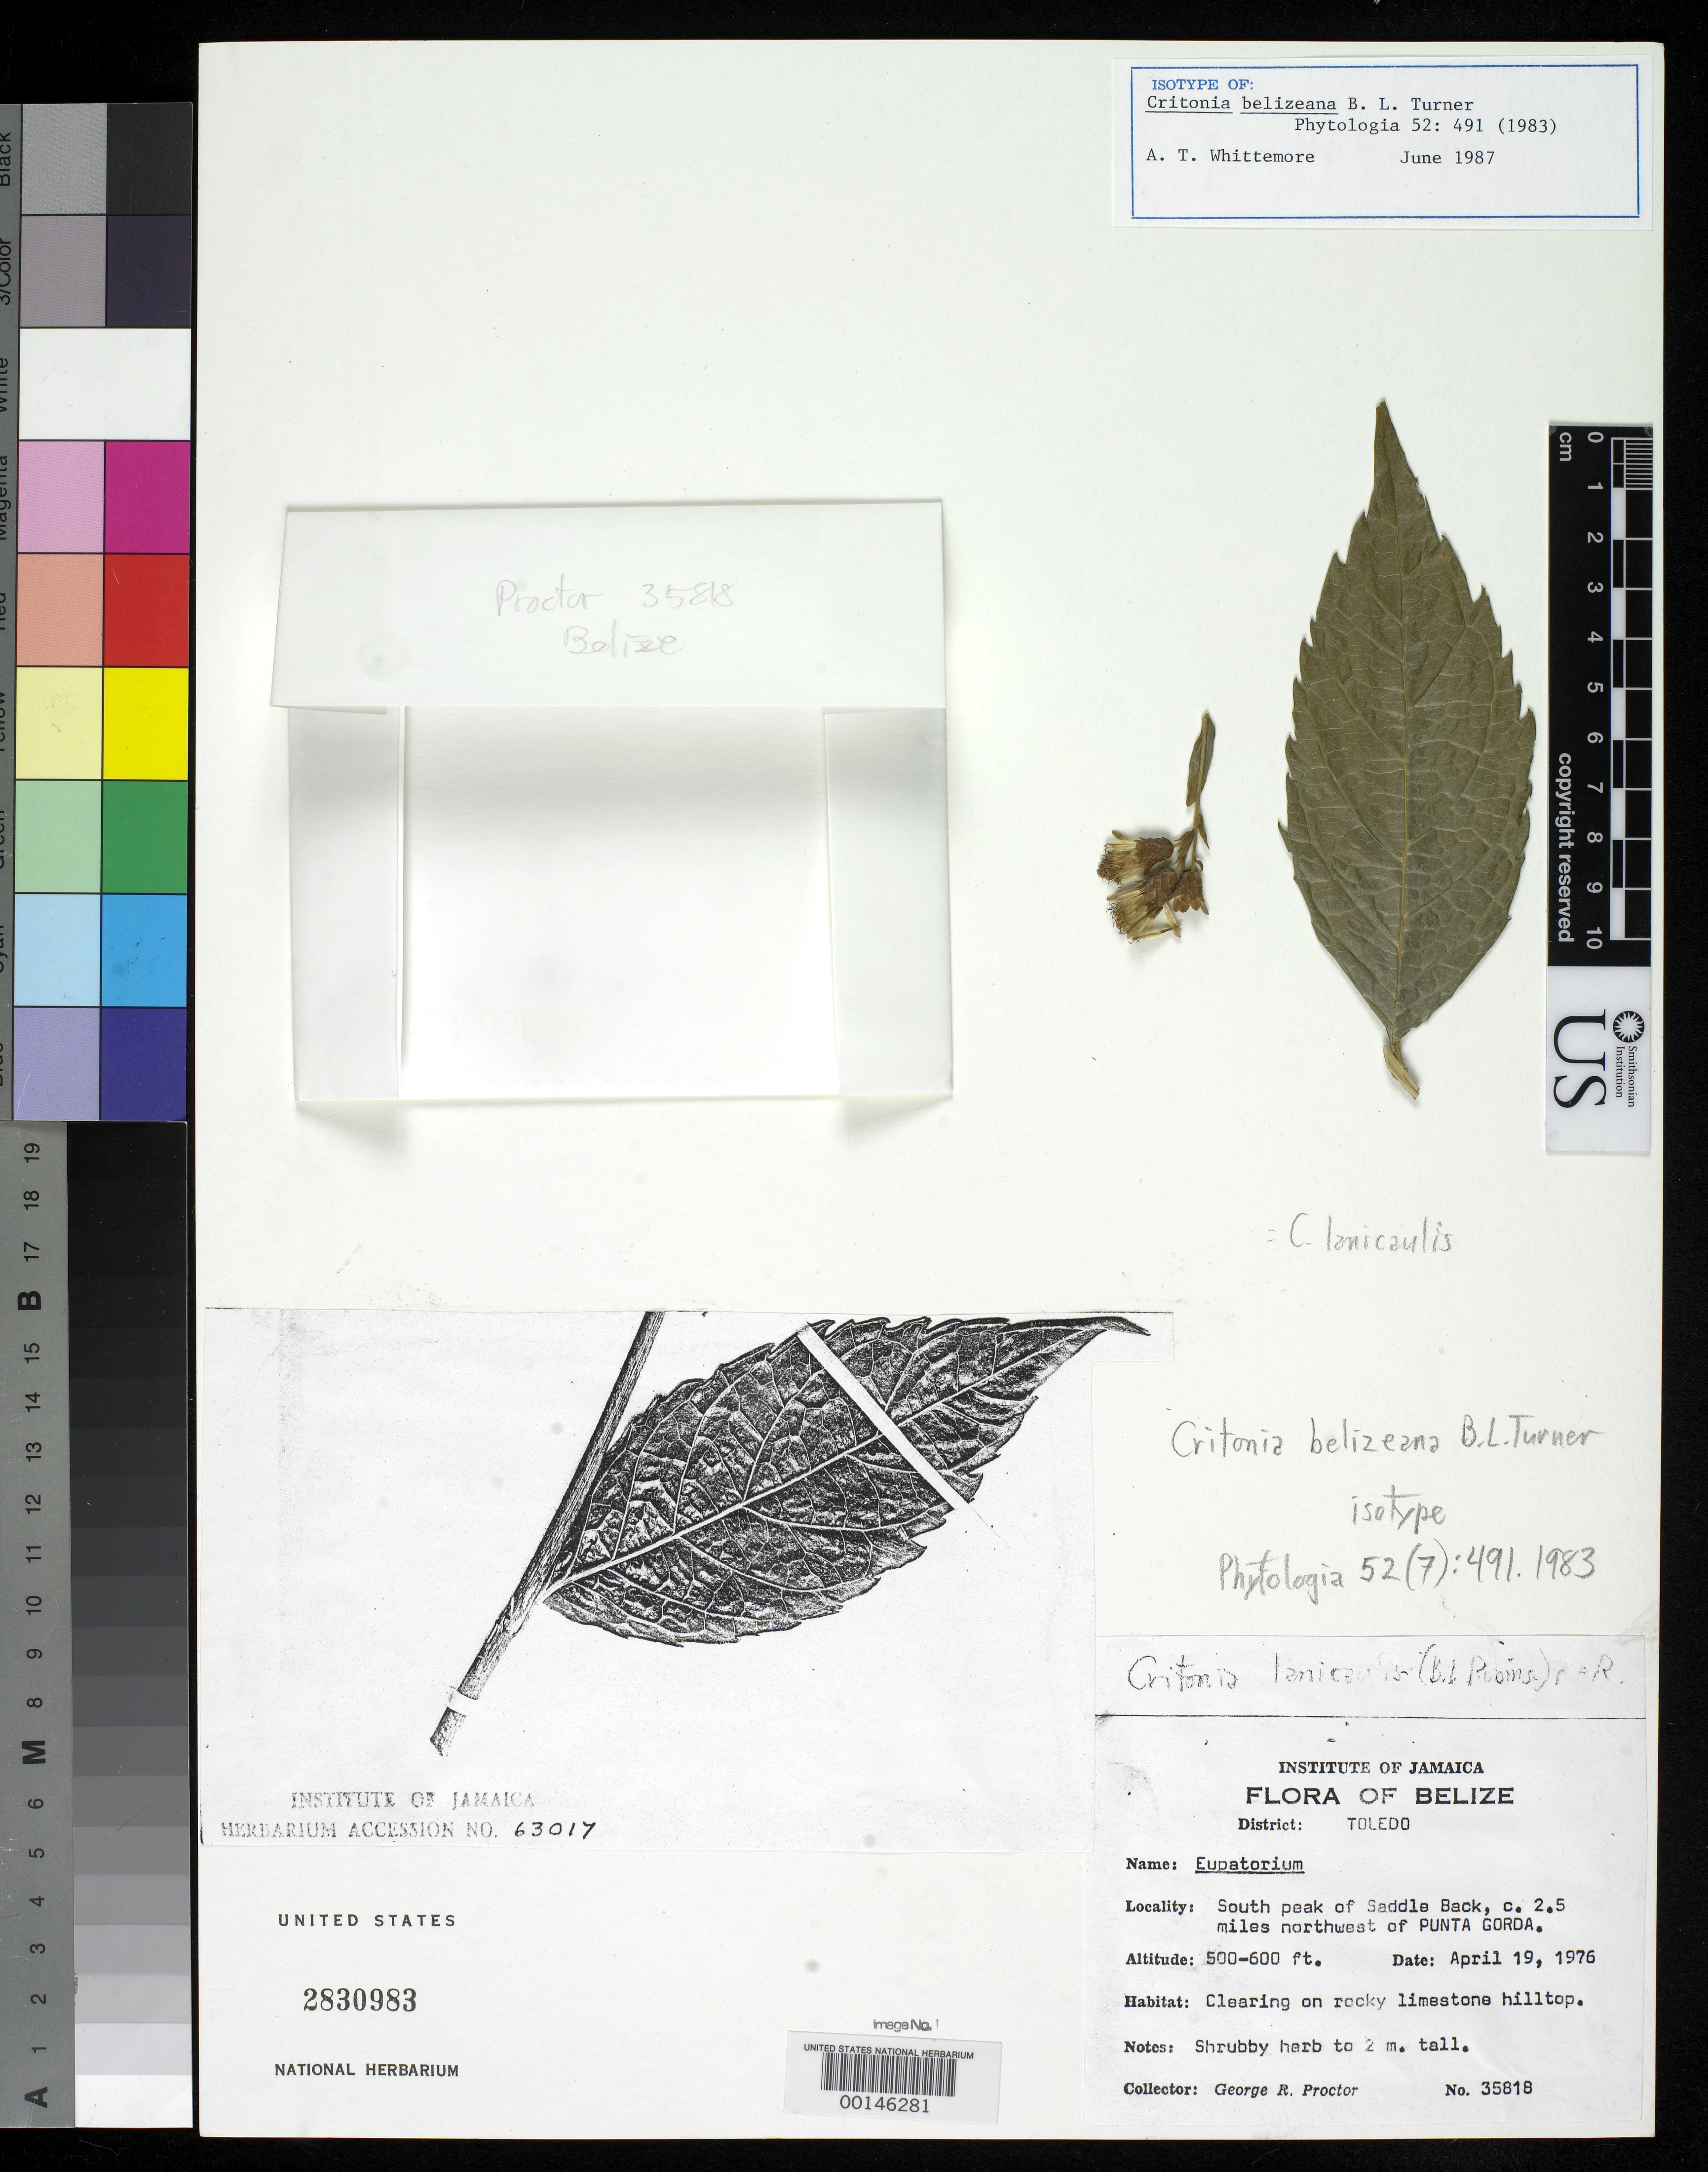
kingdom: Plantae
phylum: Tracheophyta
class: Magnoliopsida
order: Asterales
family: Asteraceae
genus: Critonia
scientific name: Critonia belizeana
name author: B.L. Turner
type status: Isotype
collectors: G. R. Proctor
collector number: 35818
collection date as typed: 19 Apr 1976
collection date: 1976-04-19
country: Belize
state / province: Toledo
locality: S peak of Saddle Back NW of Punta Gorda; alt. 500 - 600 ft. [?]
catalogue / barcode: US 2830983